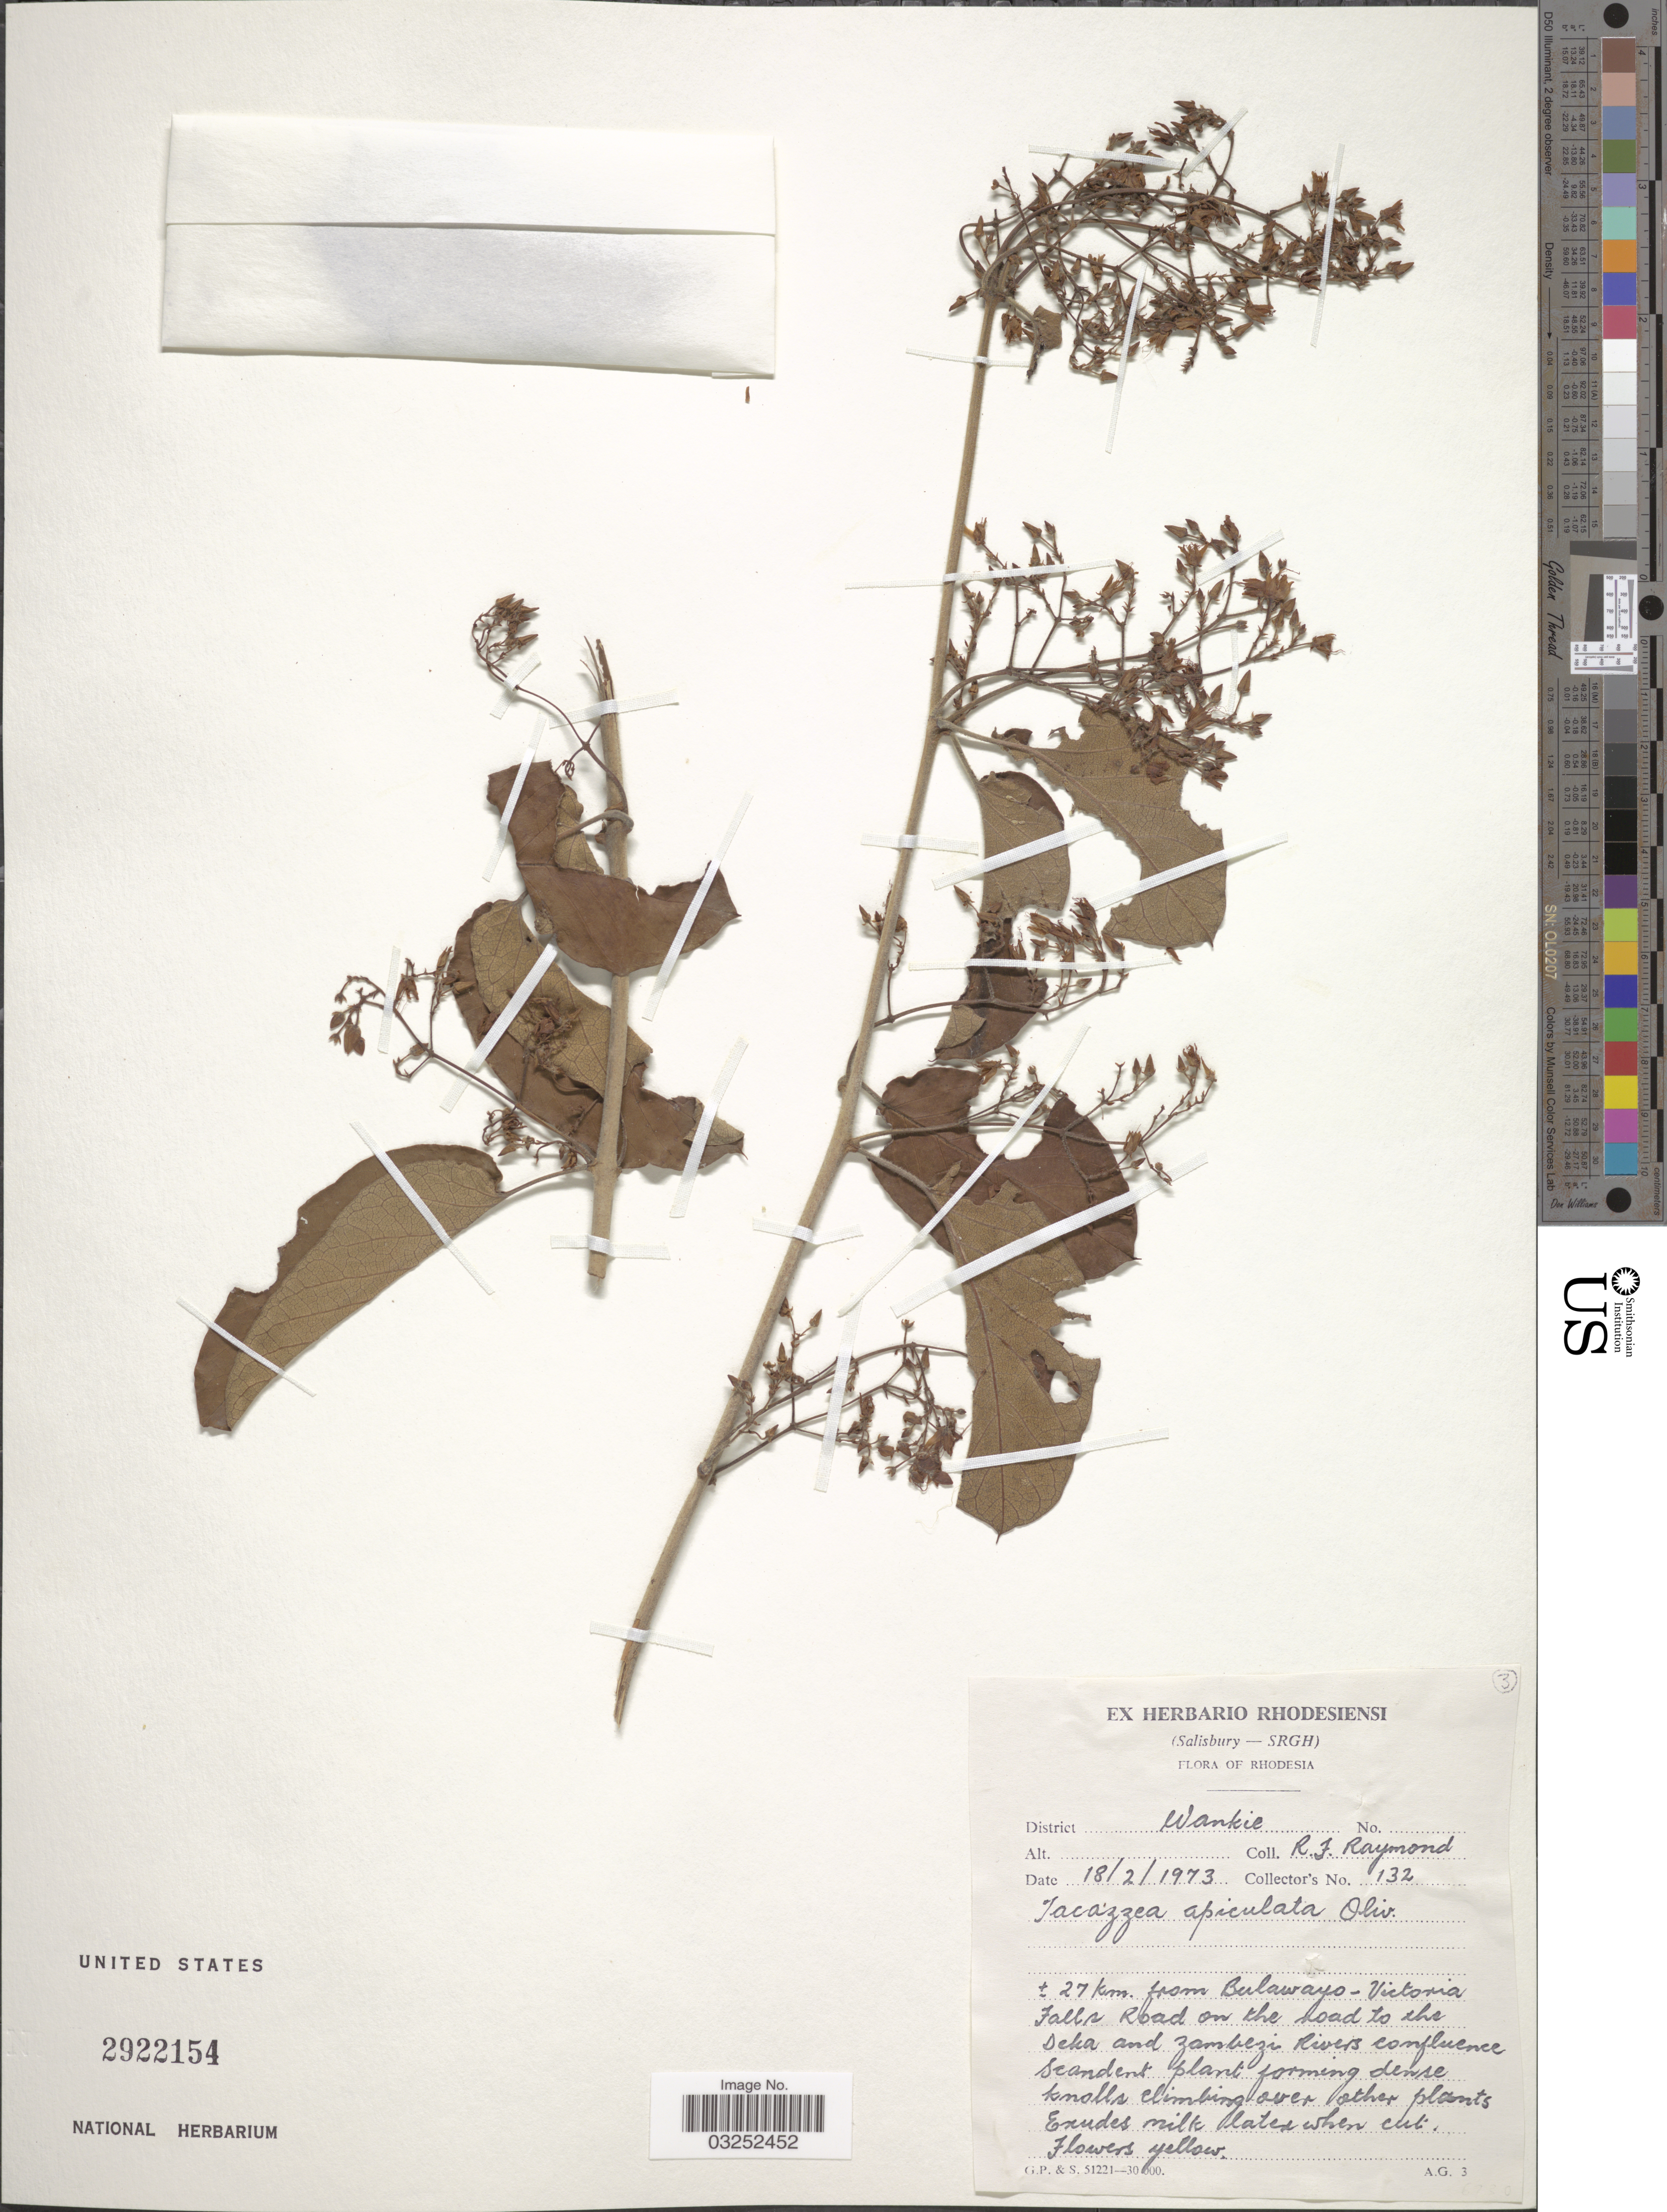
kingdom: Plantae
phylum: Tracheophyta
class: Magnoliopsida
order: Gentianales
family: Apocynaceae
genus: Tacazzea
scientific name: Tacazzea apiculata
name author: Oliv.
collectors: R. Raymond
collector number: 132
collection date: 1973-02-18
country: Zimbabwe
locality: Rhodesia. District Wankie. ± 27 km. from Bulawayo - Victoria Falls Road on the road to the Deka and Zambezi Rivers confluence.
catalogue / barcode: US 2922154